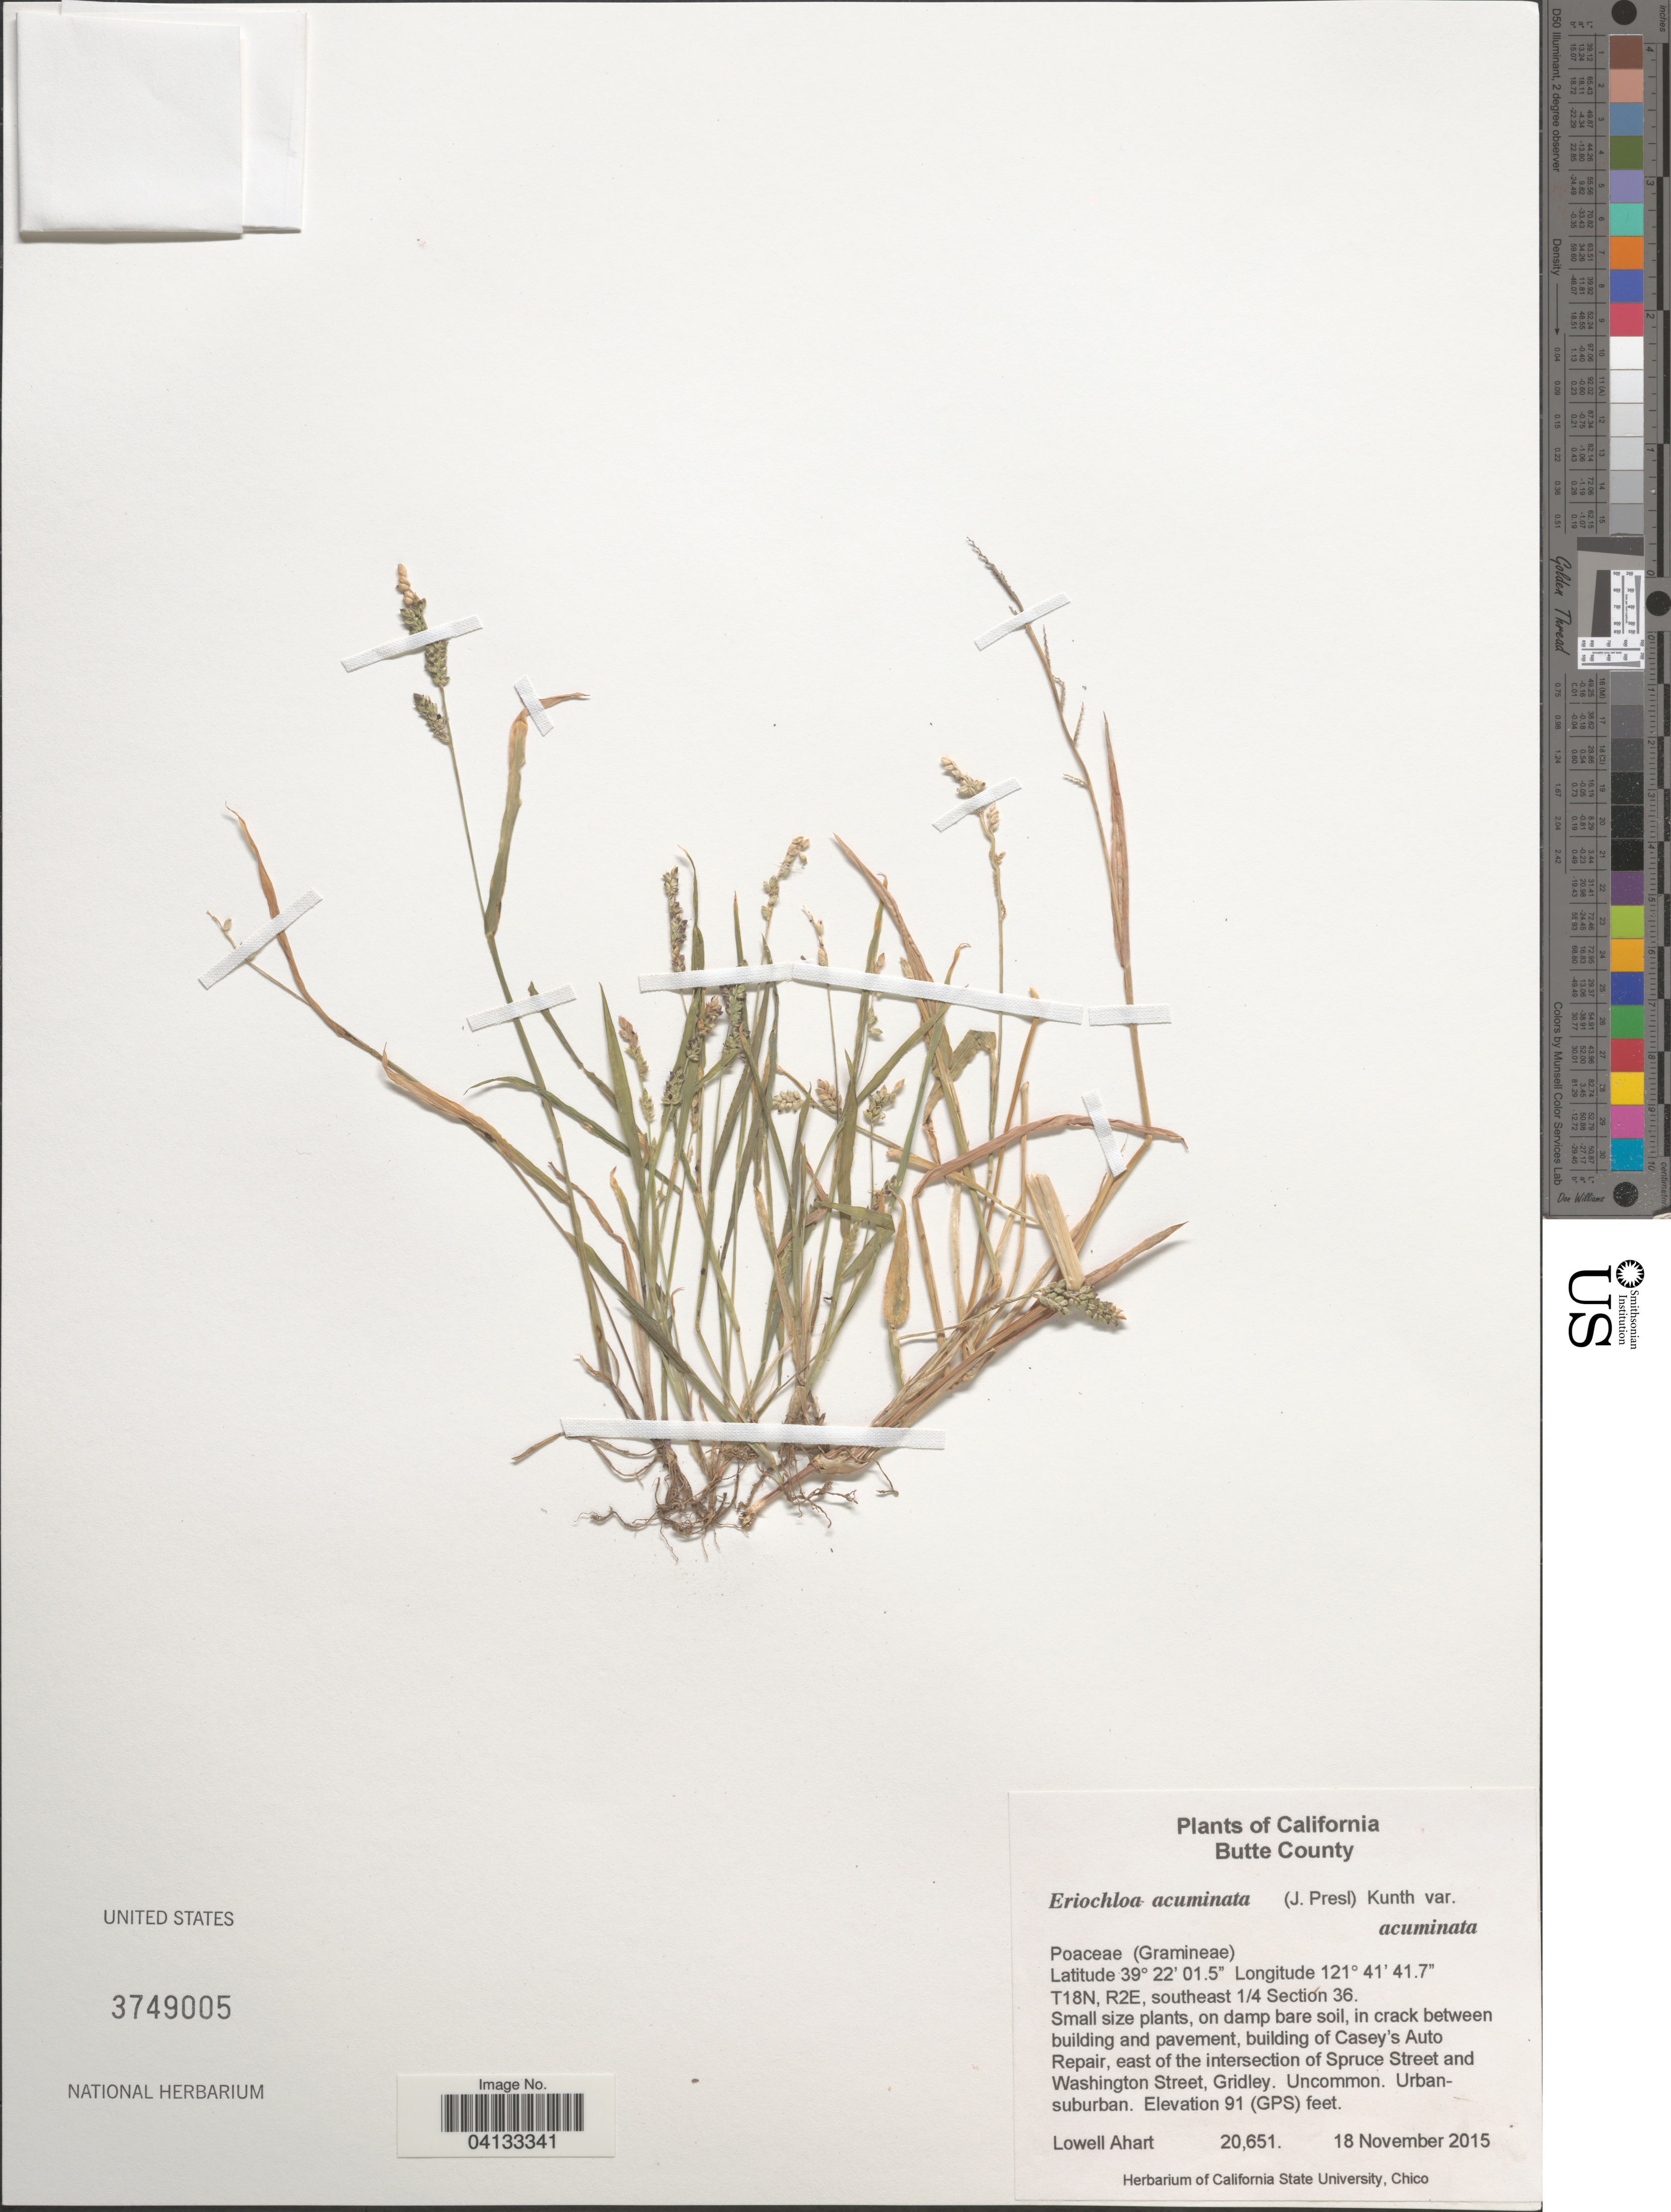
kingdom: Plantae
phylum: Tracheophyta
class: Liliopsida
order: Poales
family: Poaceae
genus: Eriochloa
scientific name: Eriochloa acuminata var. acuminata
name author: (J. Presl) Kunth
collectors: L. Ahart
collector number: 20651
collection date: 2015-11-18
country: United States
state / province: California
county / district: Butte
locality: Butte County. T18N, R2E, southeast 1/4 Section 36. Building of Casey's Auto Repair, east of the intersection of Spruce Street and Washington Street, Gridley.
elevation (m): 28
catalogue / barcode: US 3749005